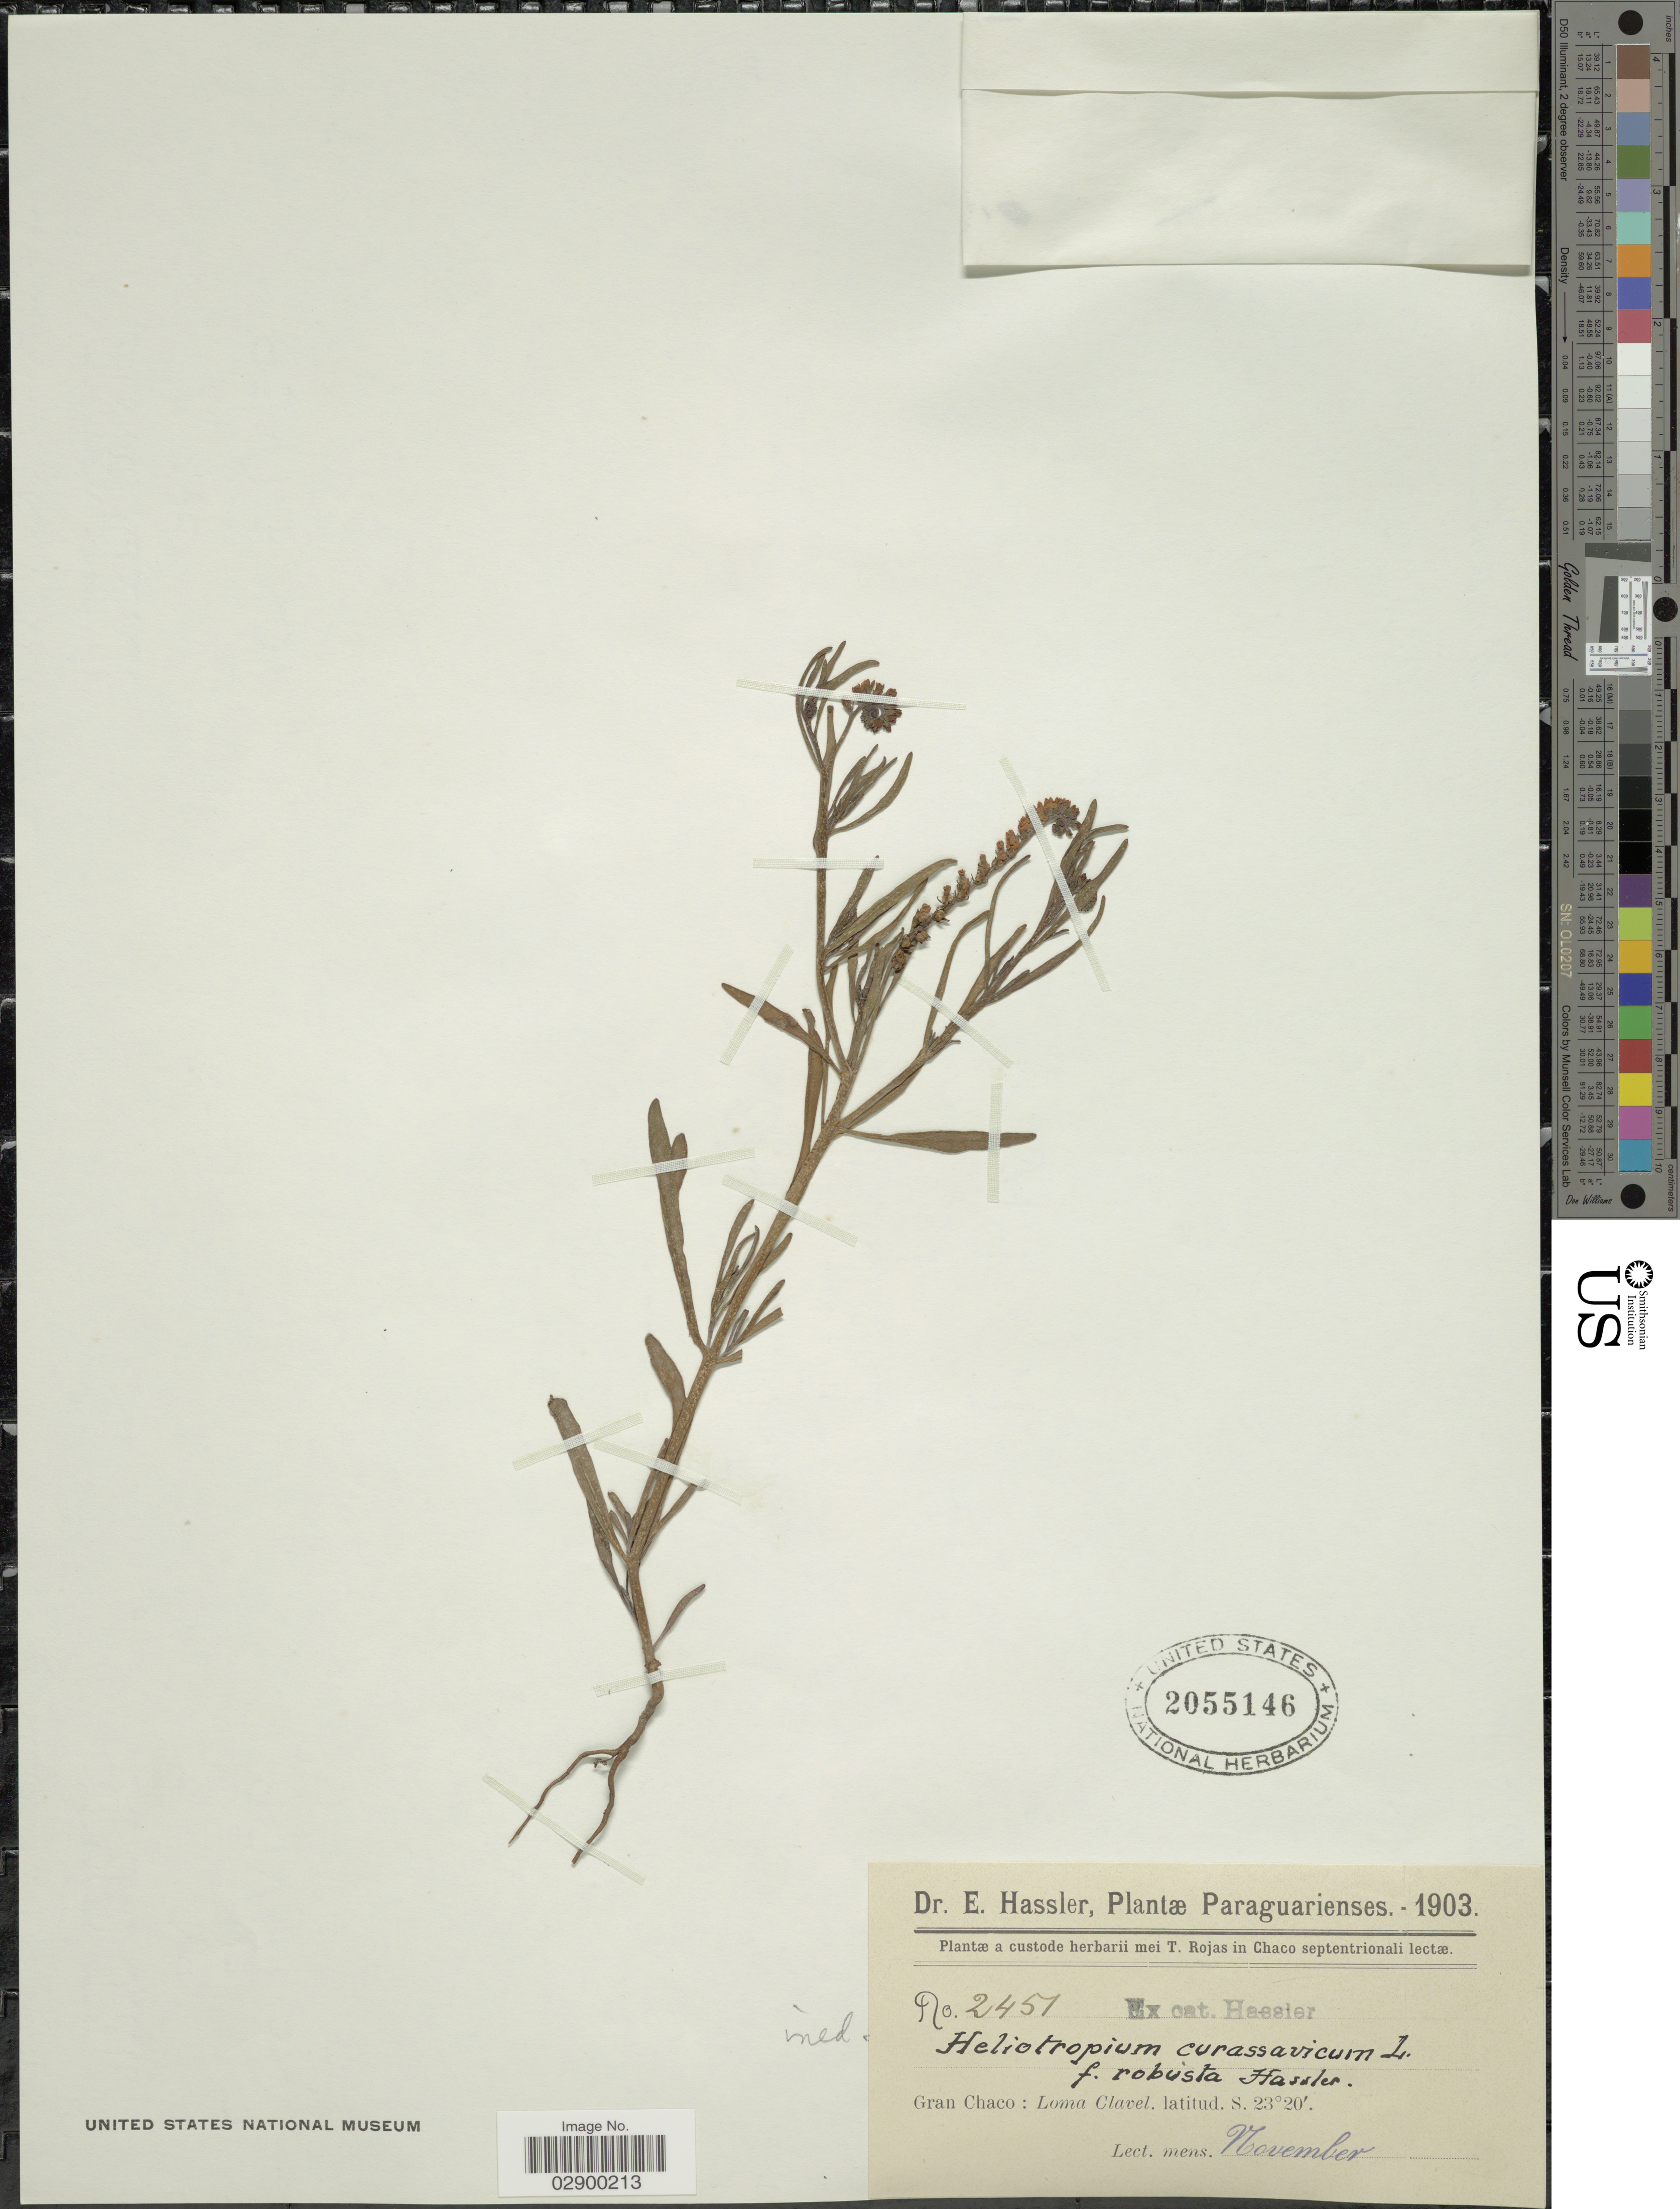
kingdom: Plantae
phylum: Tracheophyta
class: Magnoliopsida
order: Boraginales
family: Heliotropiaceae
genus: Heliotropium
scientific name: Heliotropium curassavicum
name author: L.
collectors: E. Hassler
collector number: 2451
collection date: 1903-11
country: Paraguay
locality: Gran Chaco: Loma Clavel.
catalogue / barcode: US 2055146